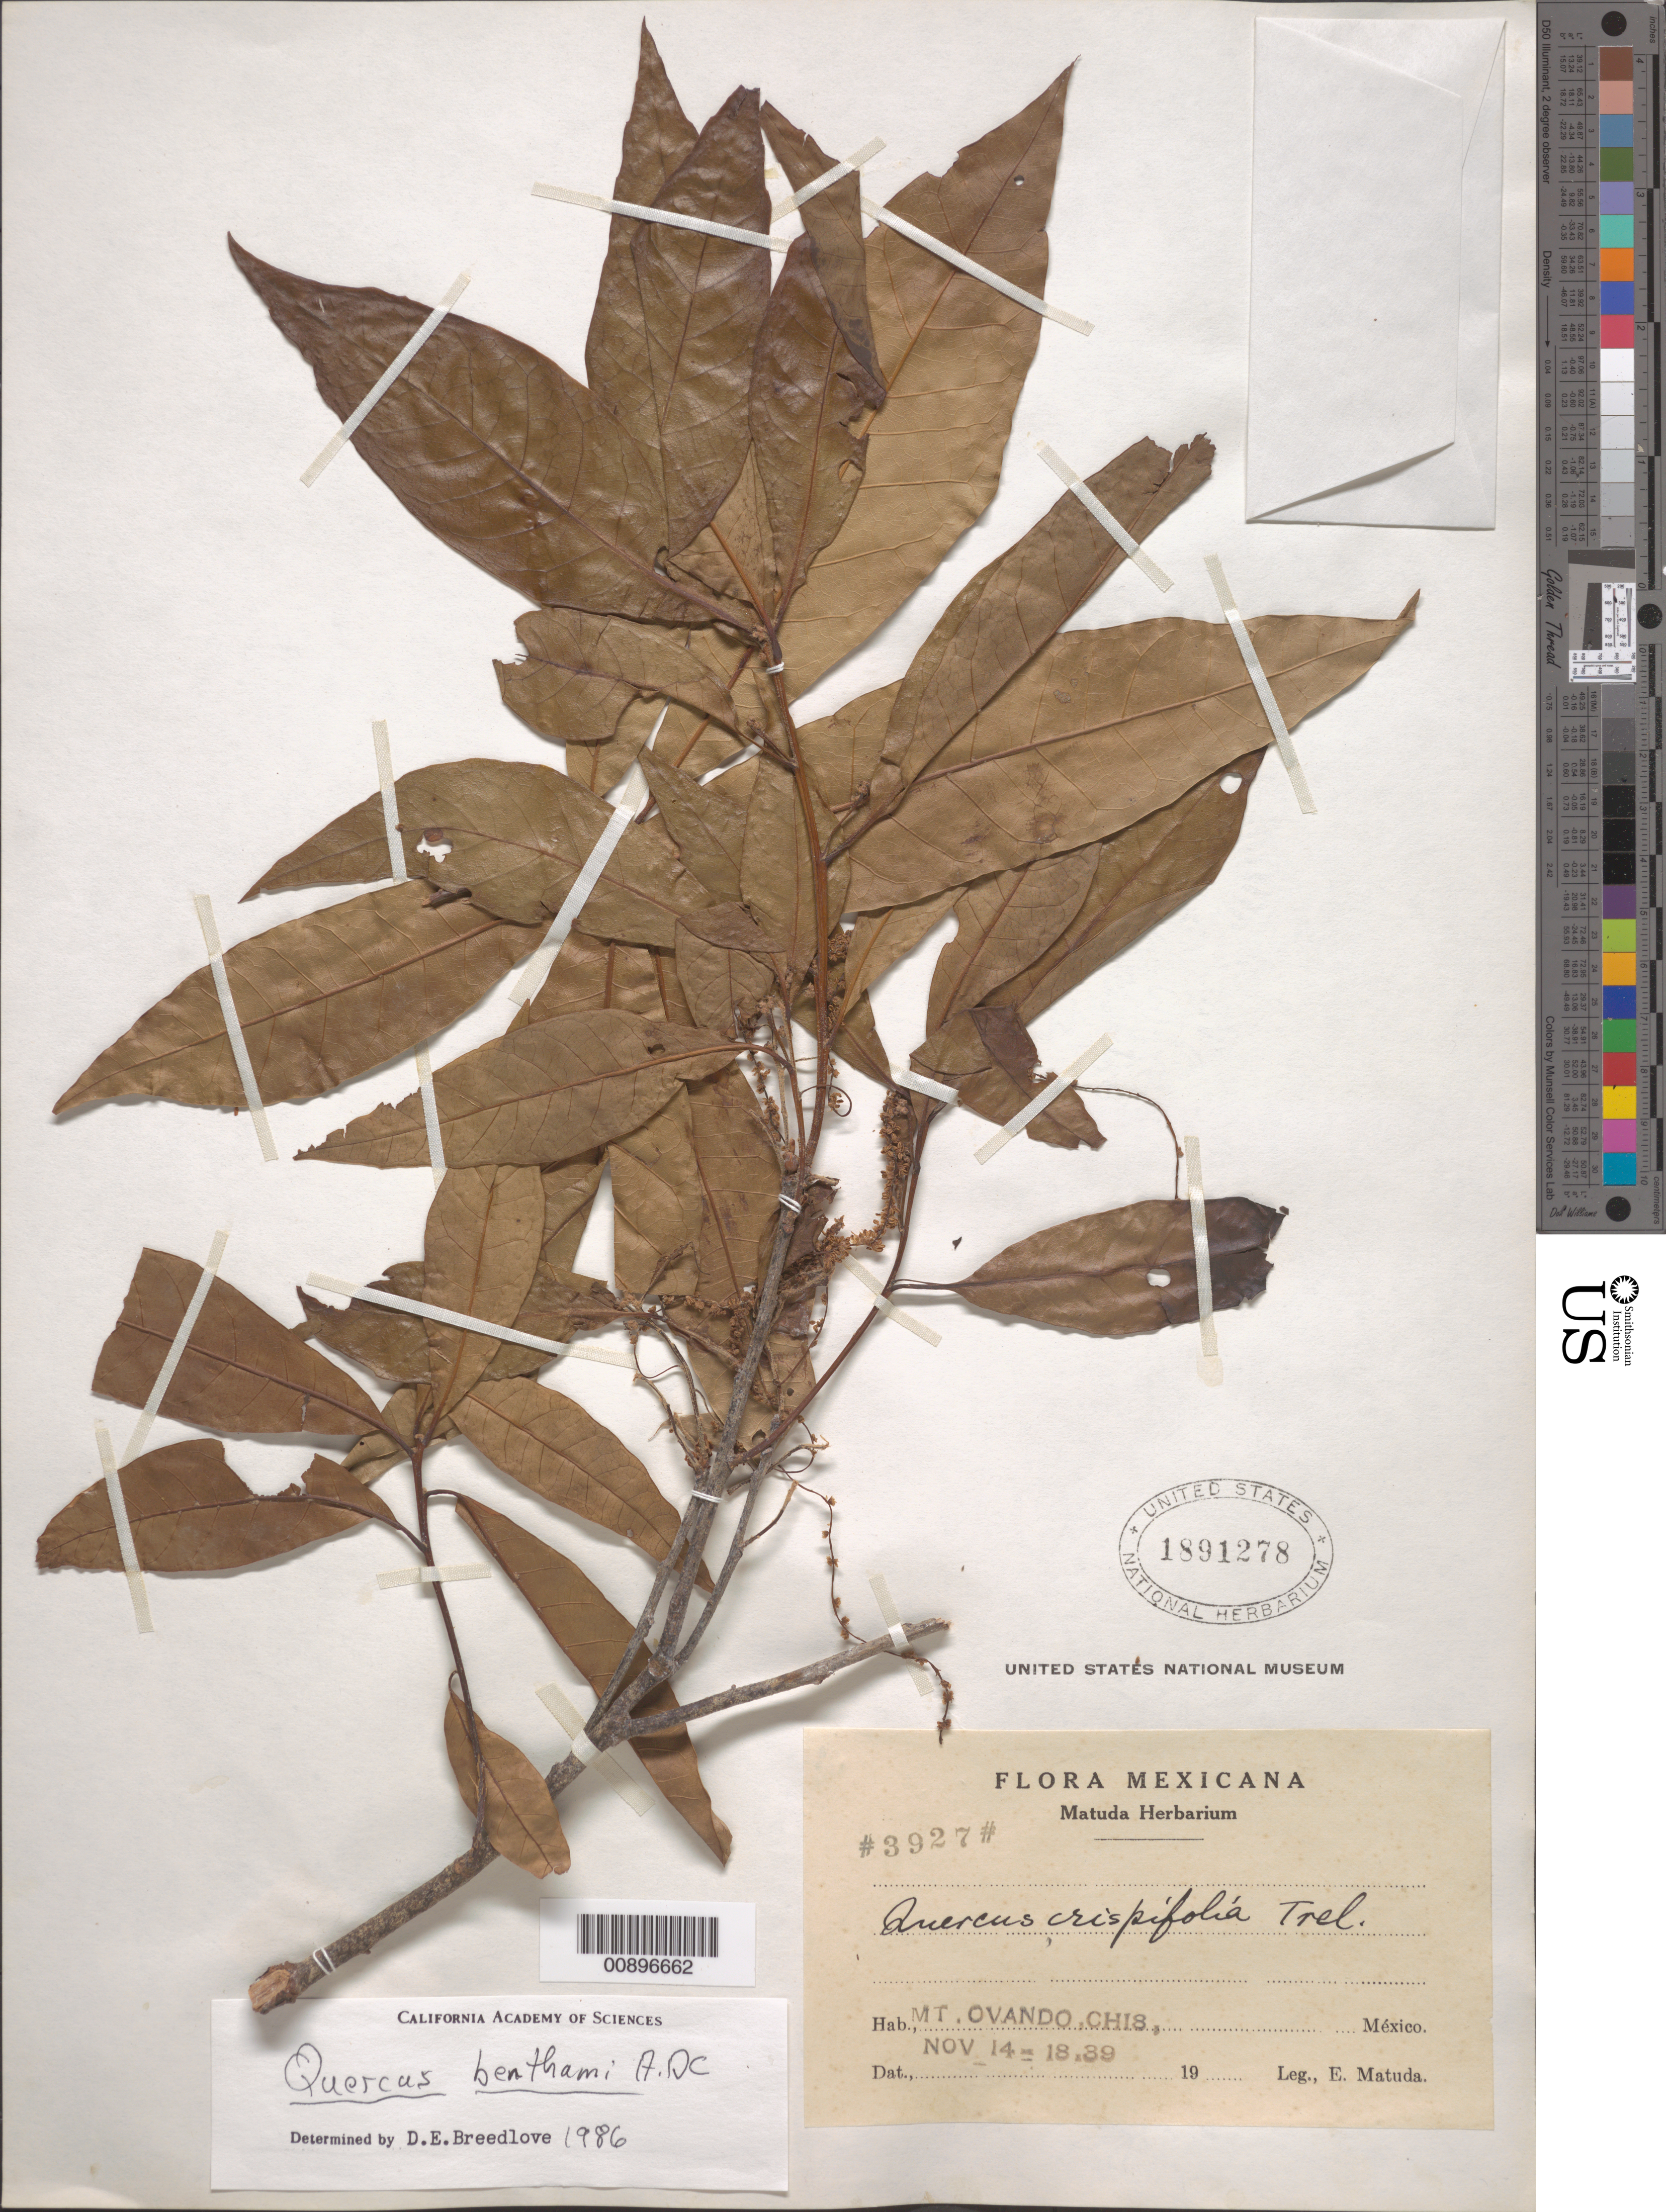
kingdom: Plantae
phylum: Tracheophyta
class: Magnoliopsida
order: Fagales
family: Fagaceae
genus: Quercus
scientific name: Quercus benthamii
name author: A. DC.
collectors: E. Matuda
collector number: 3927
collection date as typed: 14 Nov 1839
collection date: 1839-11-14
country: Mexico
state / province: Chiapas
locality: Mt. Ovando, Chis.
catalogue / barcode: US 1891278